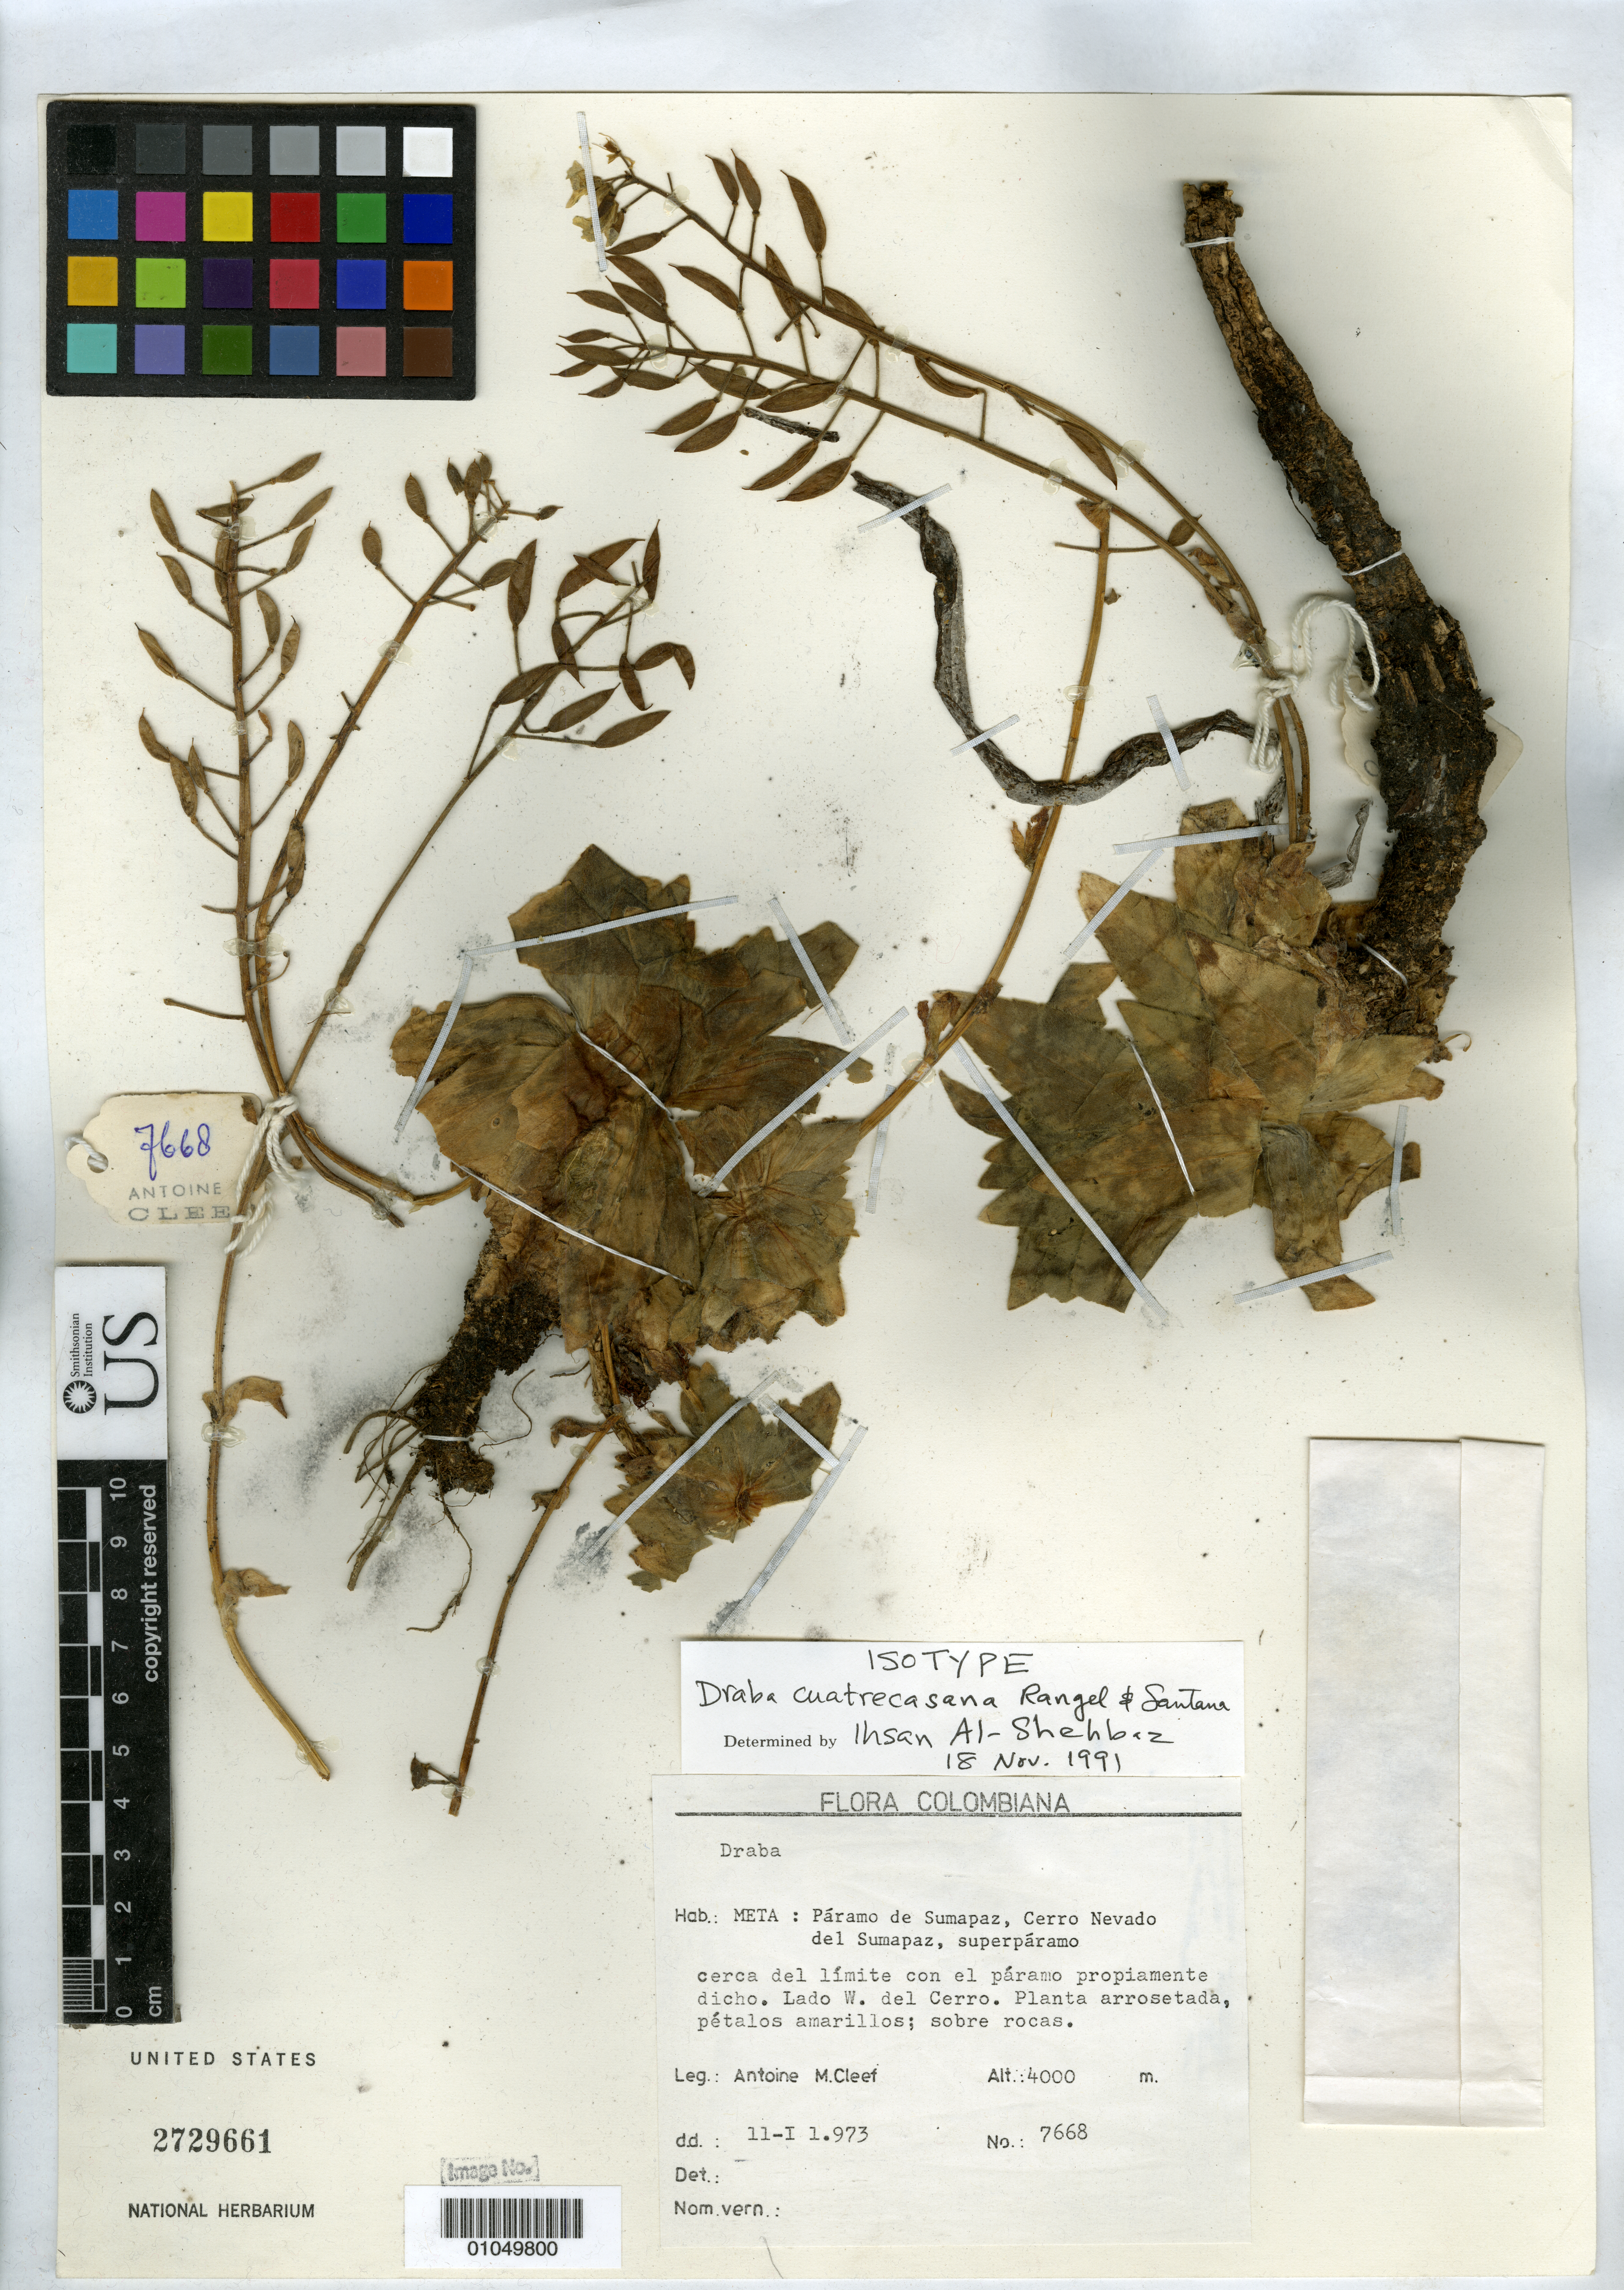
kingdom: Plantae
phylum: Tracheophyta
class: Magnoliopsida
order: Brassicales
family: Brassicaceae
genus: Draba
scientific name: Draba cuatrecasana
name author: J.O. Rangel & E. Santana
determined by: Al-Shehbaz, I. A., (MO), Missouri Botanical Garden (UNITED STATES)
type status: Isotype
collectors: A. M. Cleef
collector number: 7668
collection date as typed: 11 Jan 1973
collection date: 1973-01-11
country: Colombia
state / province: Meta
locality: Meta: Páramo de Sumapaz, Cerro Nevado del Sumapaz, lado W del Cerro.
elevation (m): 4000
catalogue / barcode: US 2729661